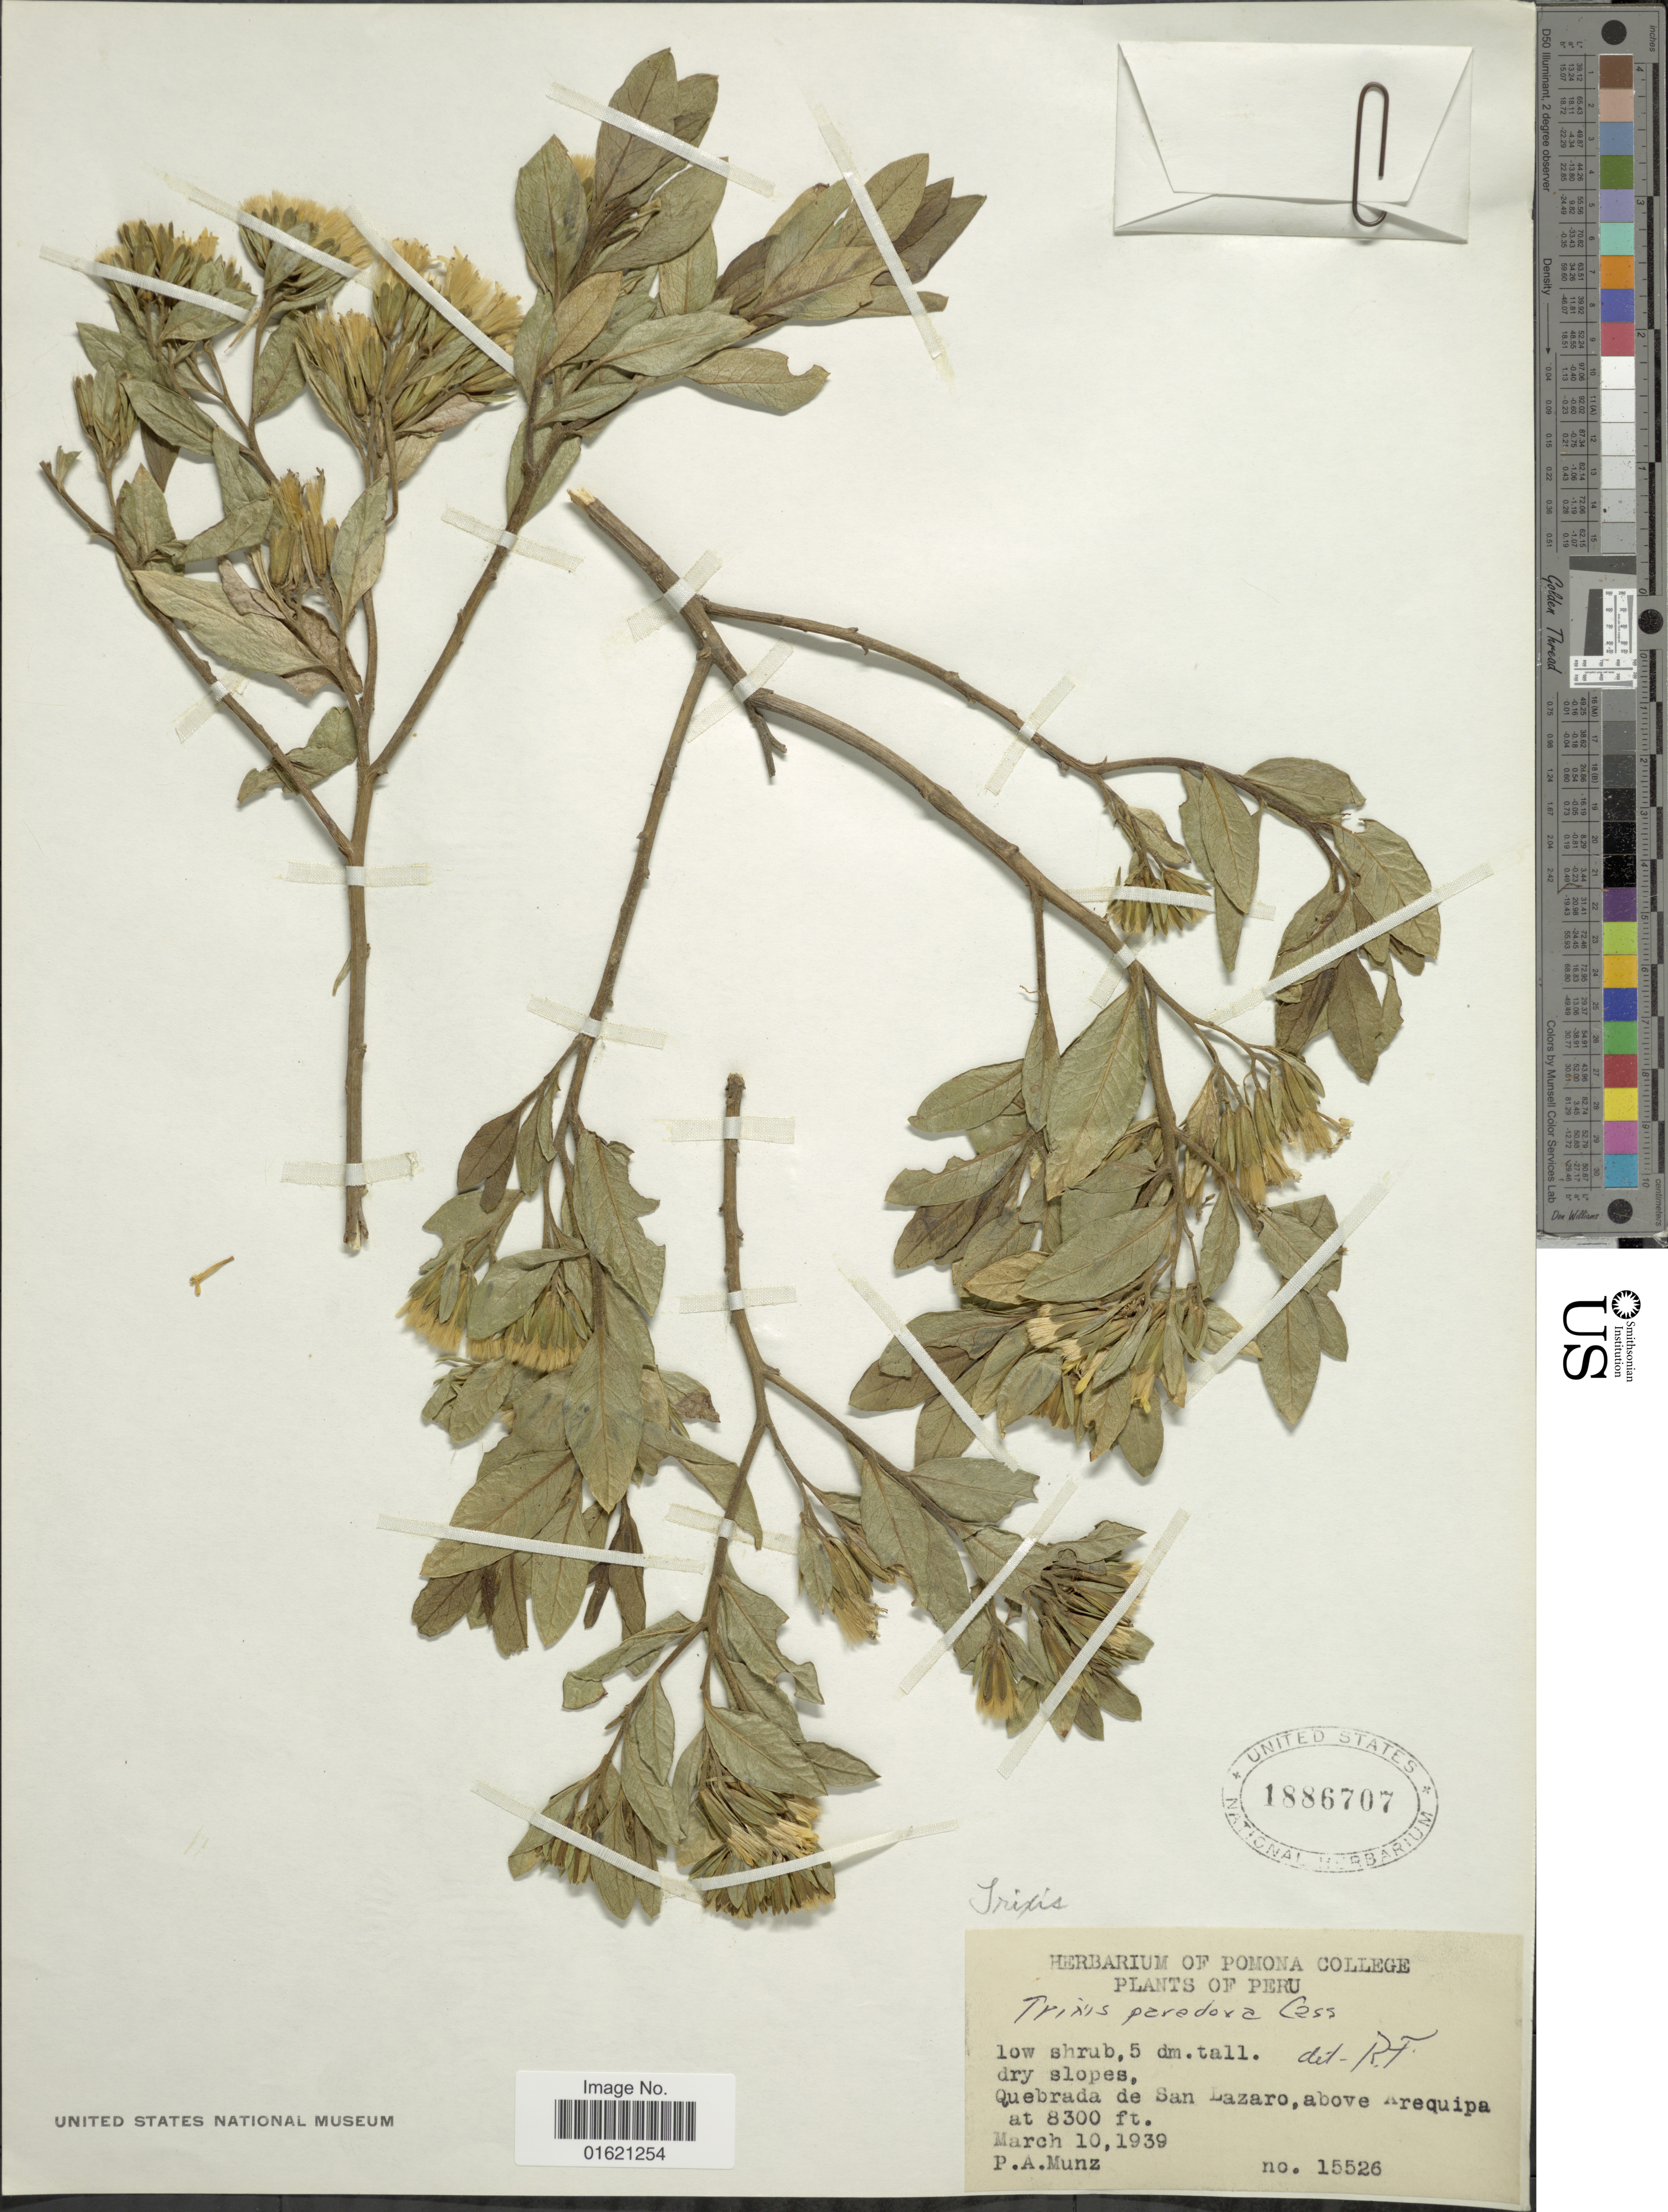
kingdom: Plantae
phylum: Tracheophyta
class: Magnoliopsida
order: Asterales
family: Asteraceae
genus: Trixis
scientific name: Trixis cacalioides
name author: (Kunth) D. Don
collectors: P. A. Munz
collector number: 15526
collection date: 1939-03-10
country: Peru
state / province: Arequipa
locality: Quebrada de San Lazaro, above Arequipa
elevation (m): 2530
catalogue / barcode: US 1886707